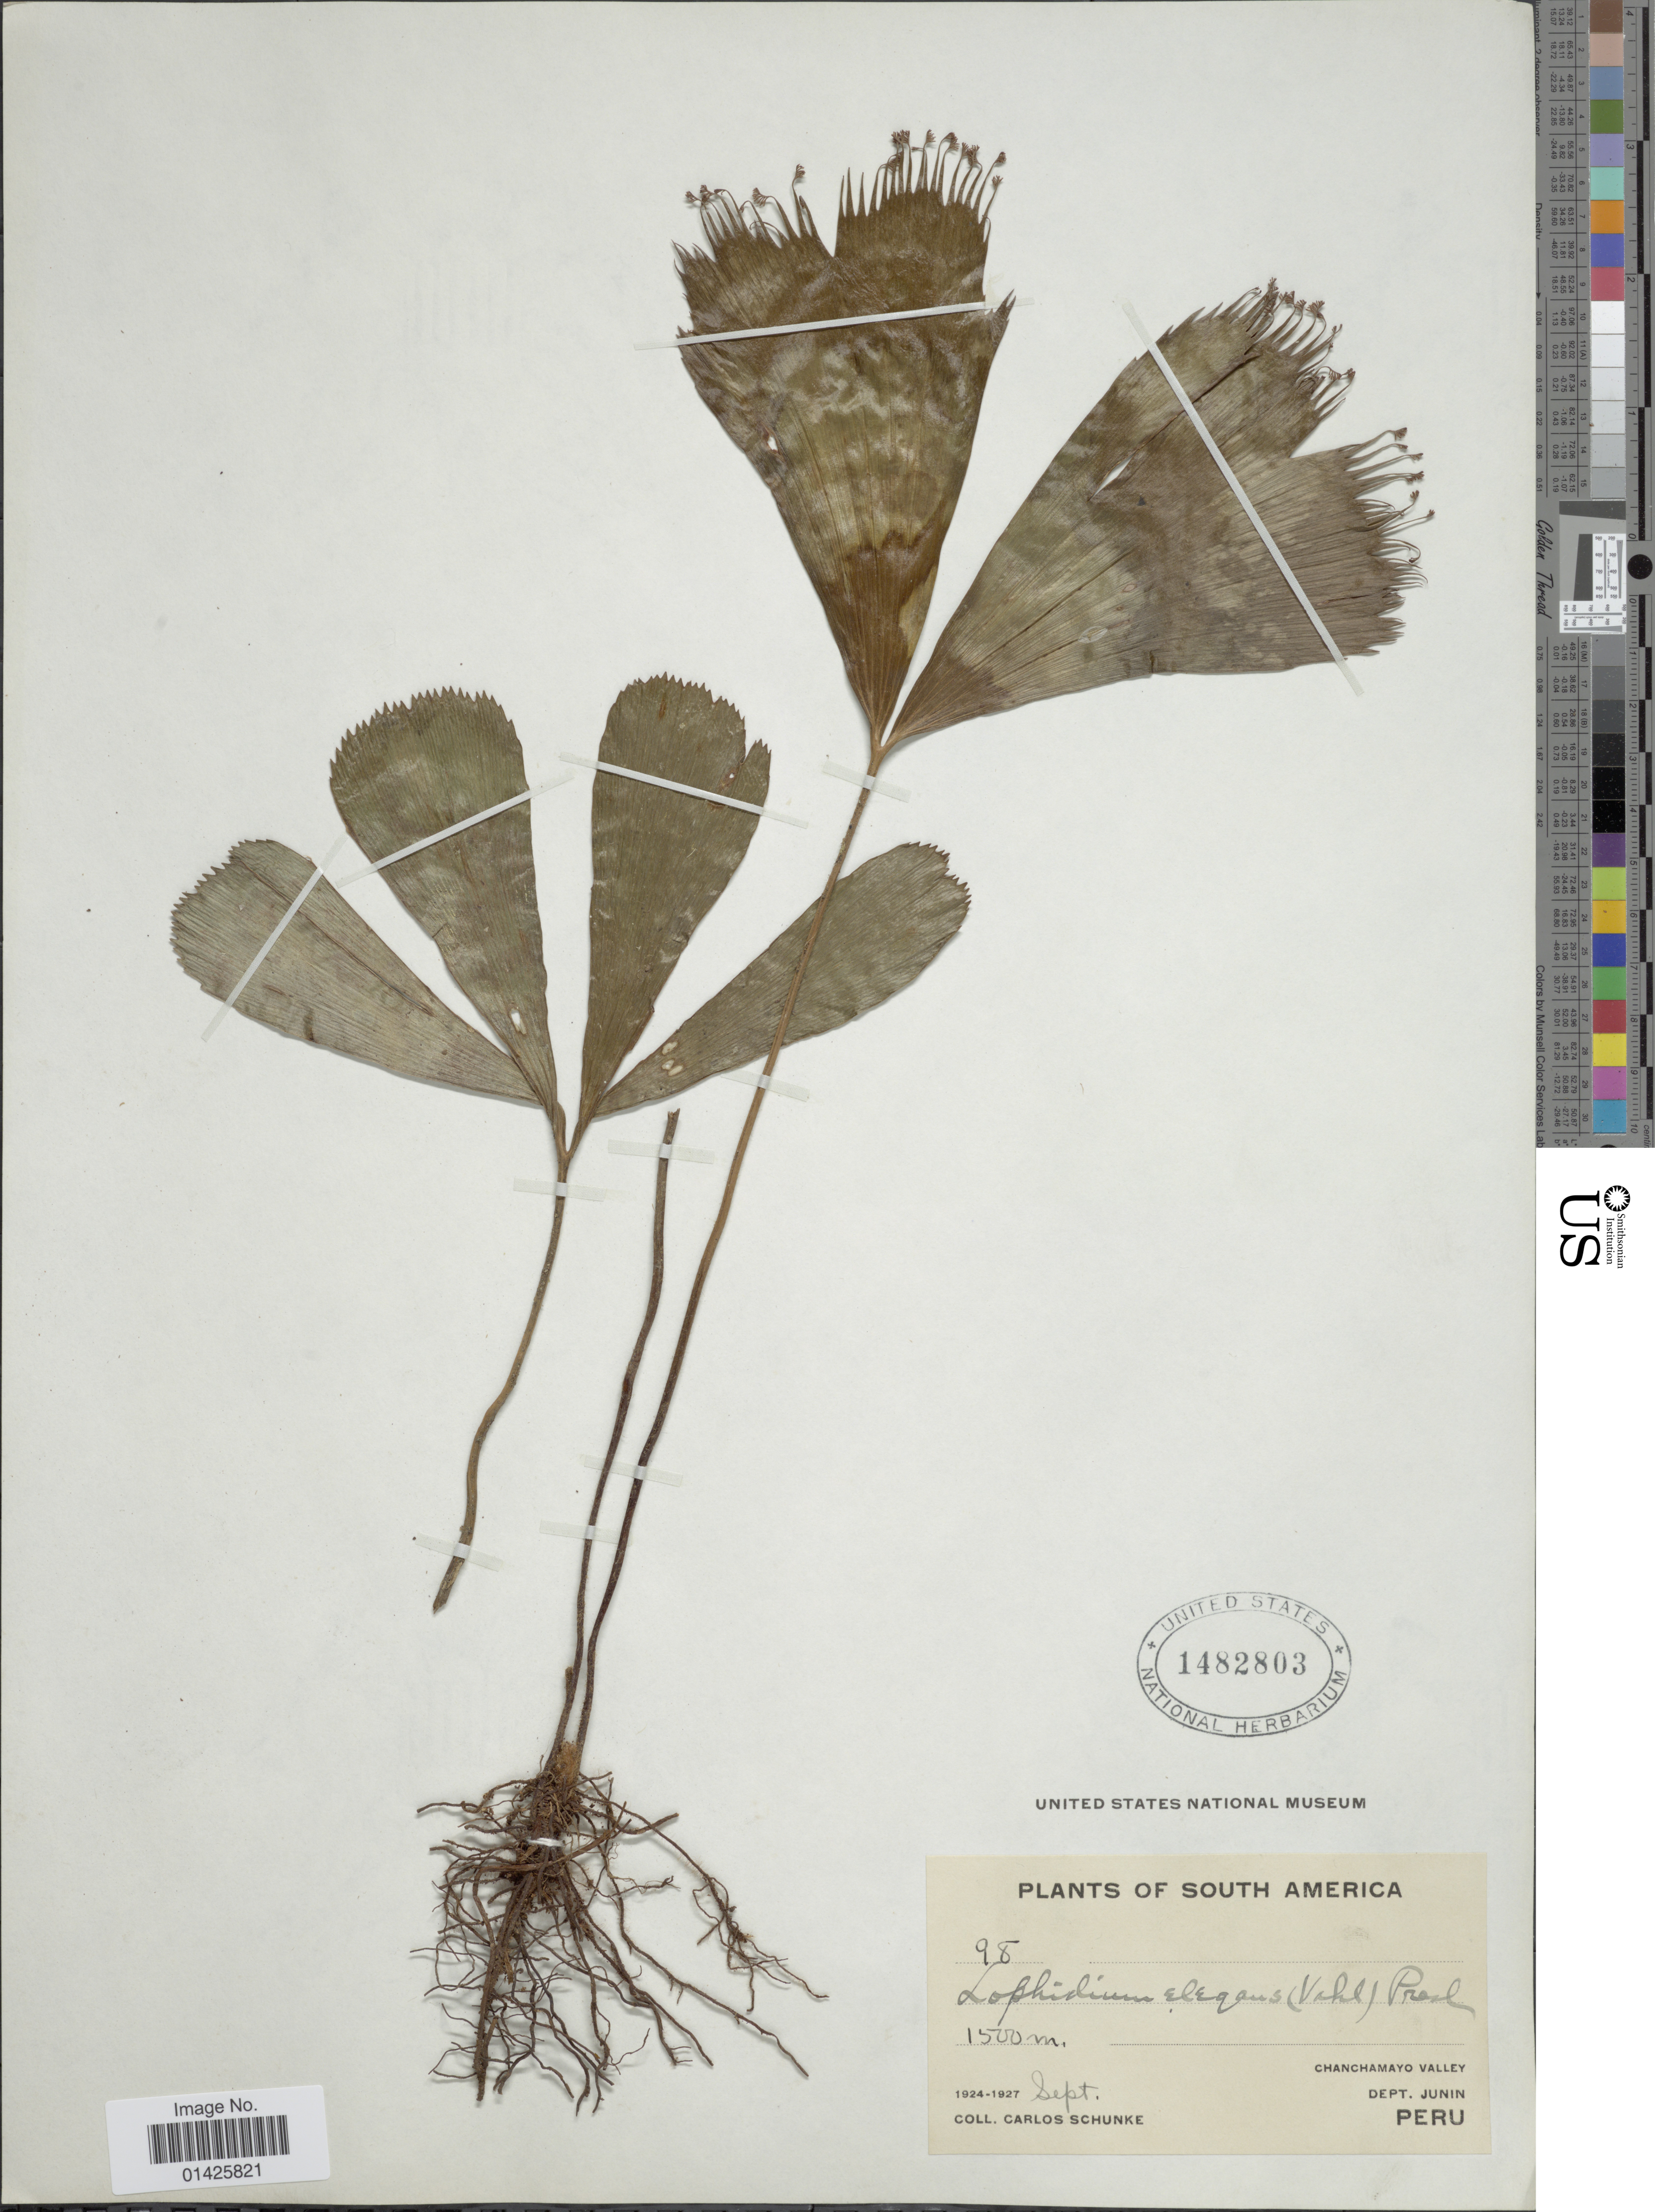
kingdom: Plantae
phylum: Tracheophyta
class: Polypodiopsida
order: Schizaeales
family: Schizaeaceae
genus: Schizaea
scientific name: Schizaea elegans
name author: (Vahl) Sw.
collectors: C. Schunke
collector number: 98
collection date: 1924/1927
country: Peru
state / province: Junín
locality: Chanchamayo Valley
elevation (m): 1500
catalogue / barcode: US 1482803